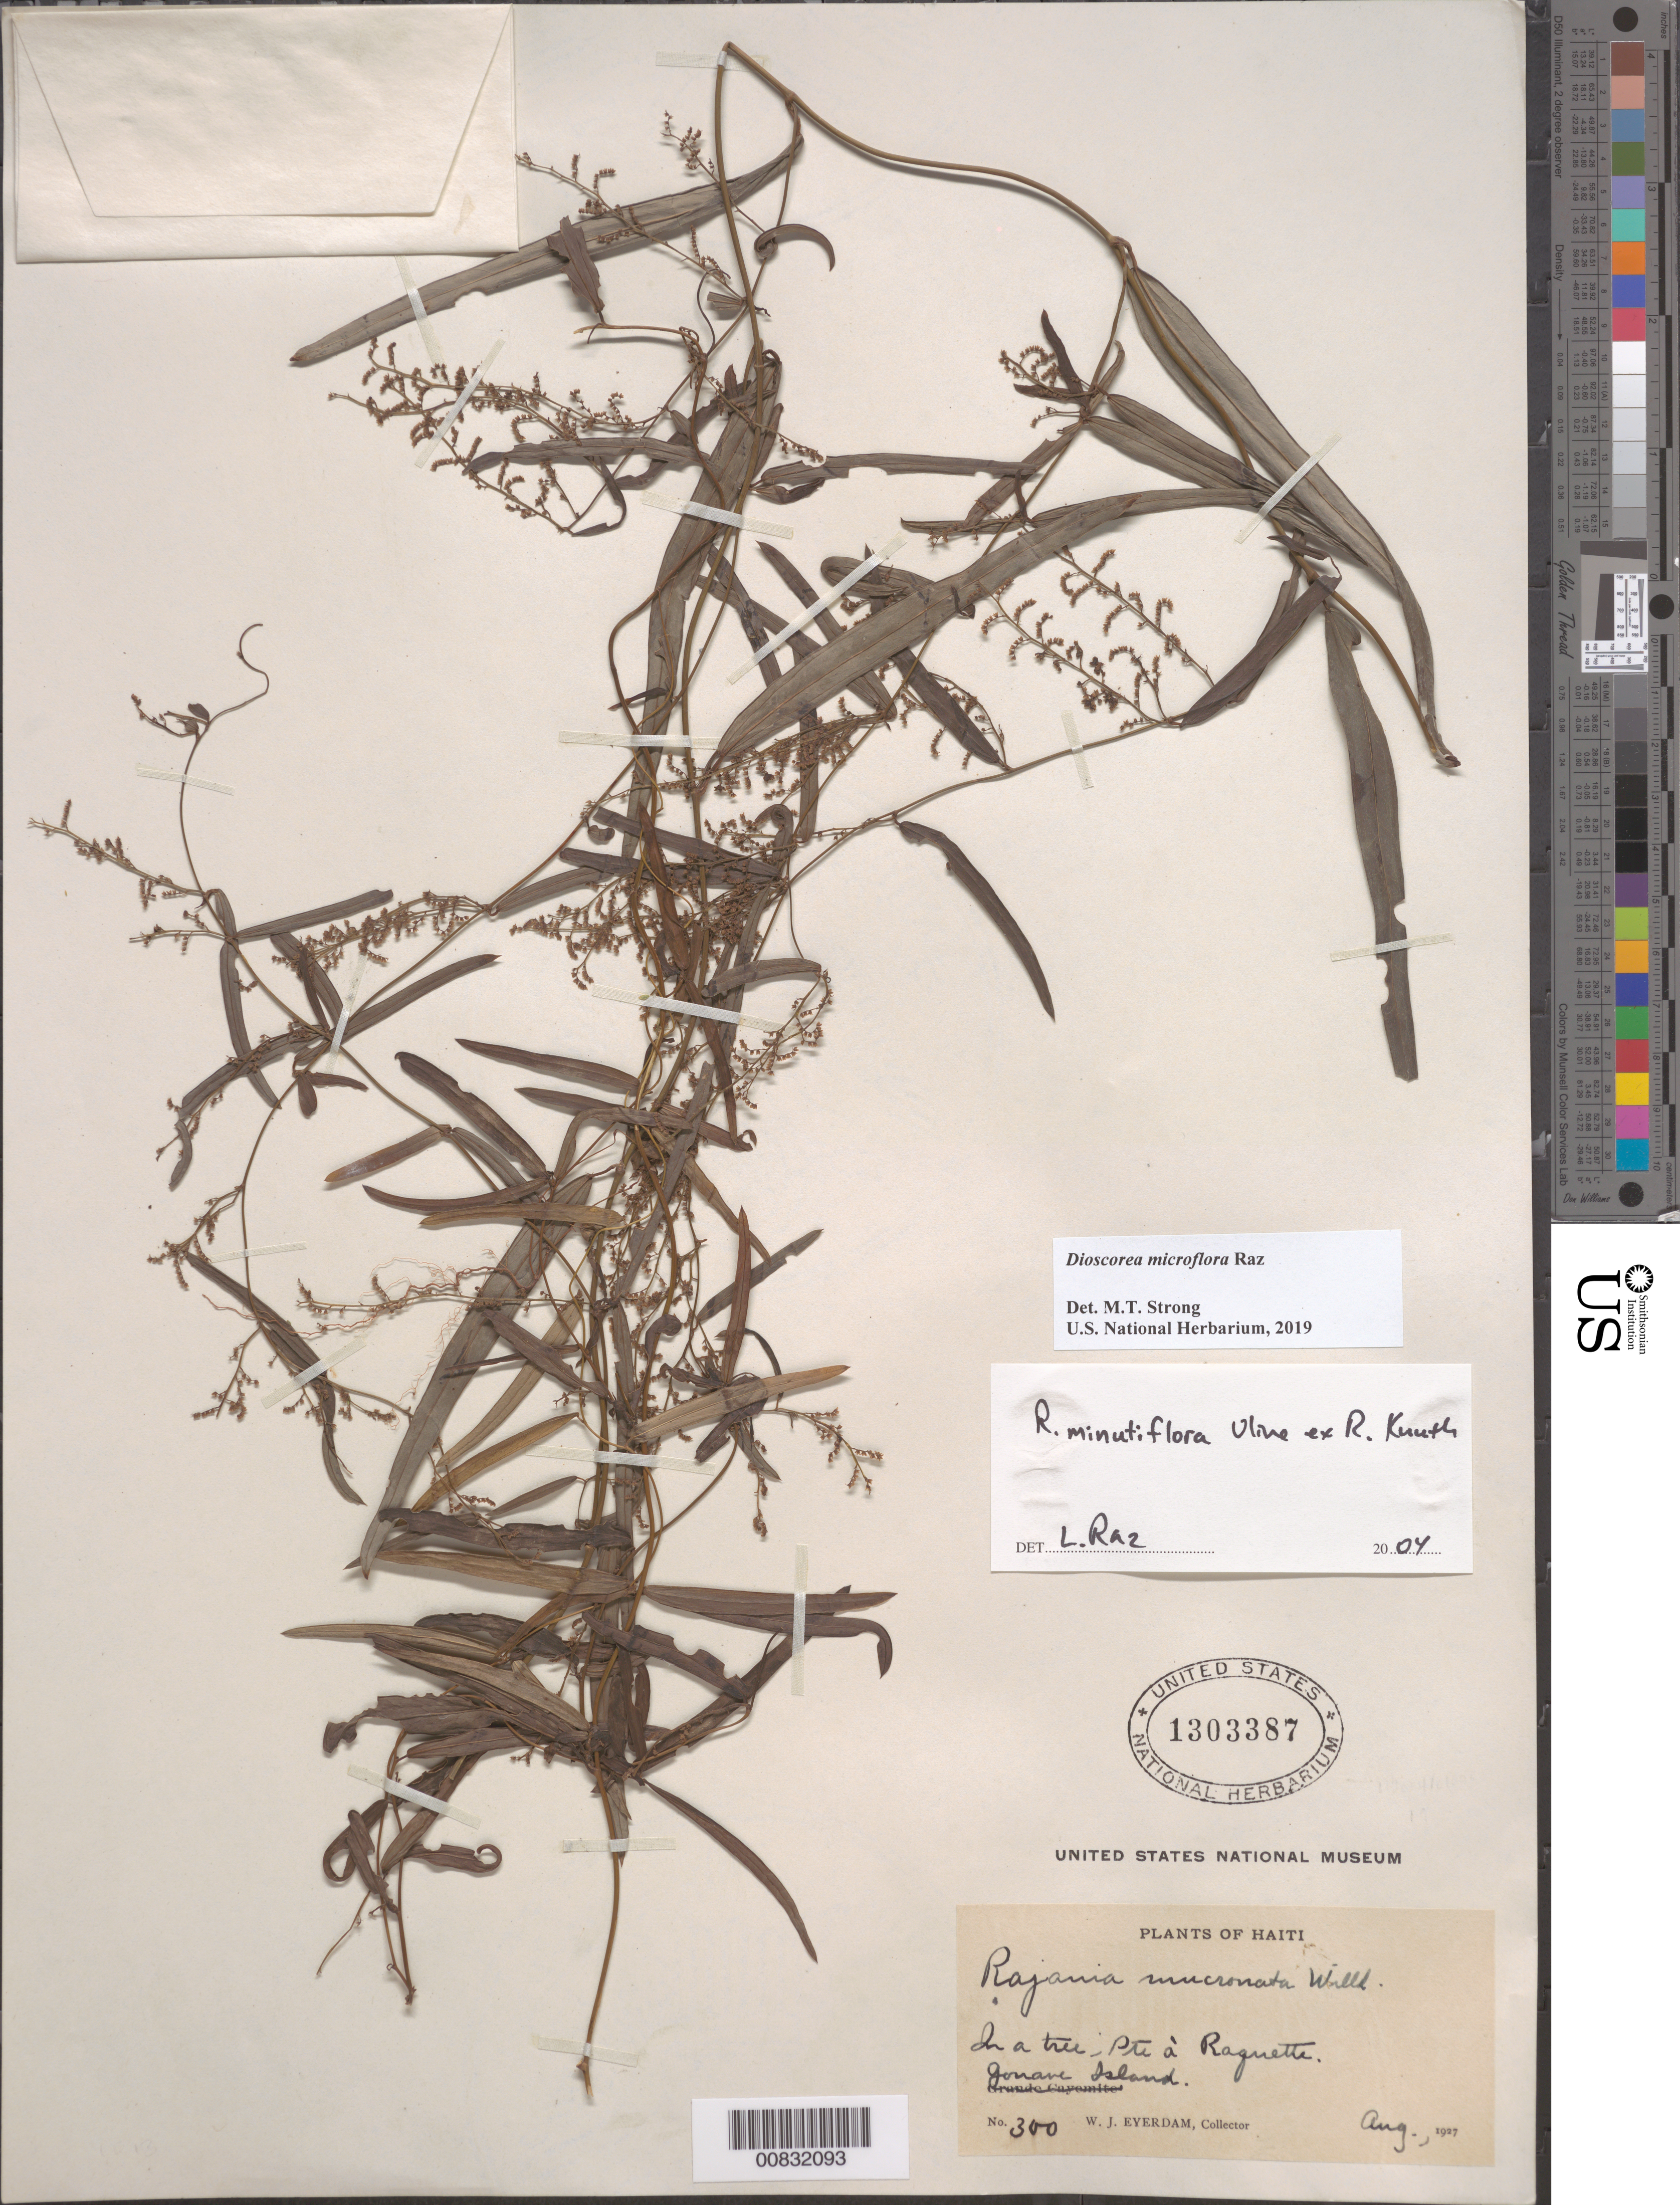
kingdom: Plantae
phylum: Tracheophyta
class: Liliopsida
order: Dioscoreales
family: Dioscoreaceae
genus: Dioscorea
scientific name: Dioscorea microflora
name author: Raz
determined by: Strong, M. T., (US), Smithsonian Institution - National Museum of Natural History (UNITED STATES)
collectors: W. J. Eyerdam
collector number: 300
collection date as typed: Aug 1927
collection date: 1927-08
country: Haiti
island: Gonave I.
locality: Gonave Island, Pte-à-Raquette,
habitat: In a tree.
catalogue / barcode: US 1303387